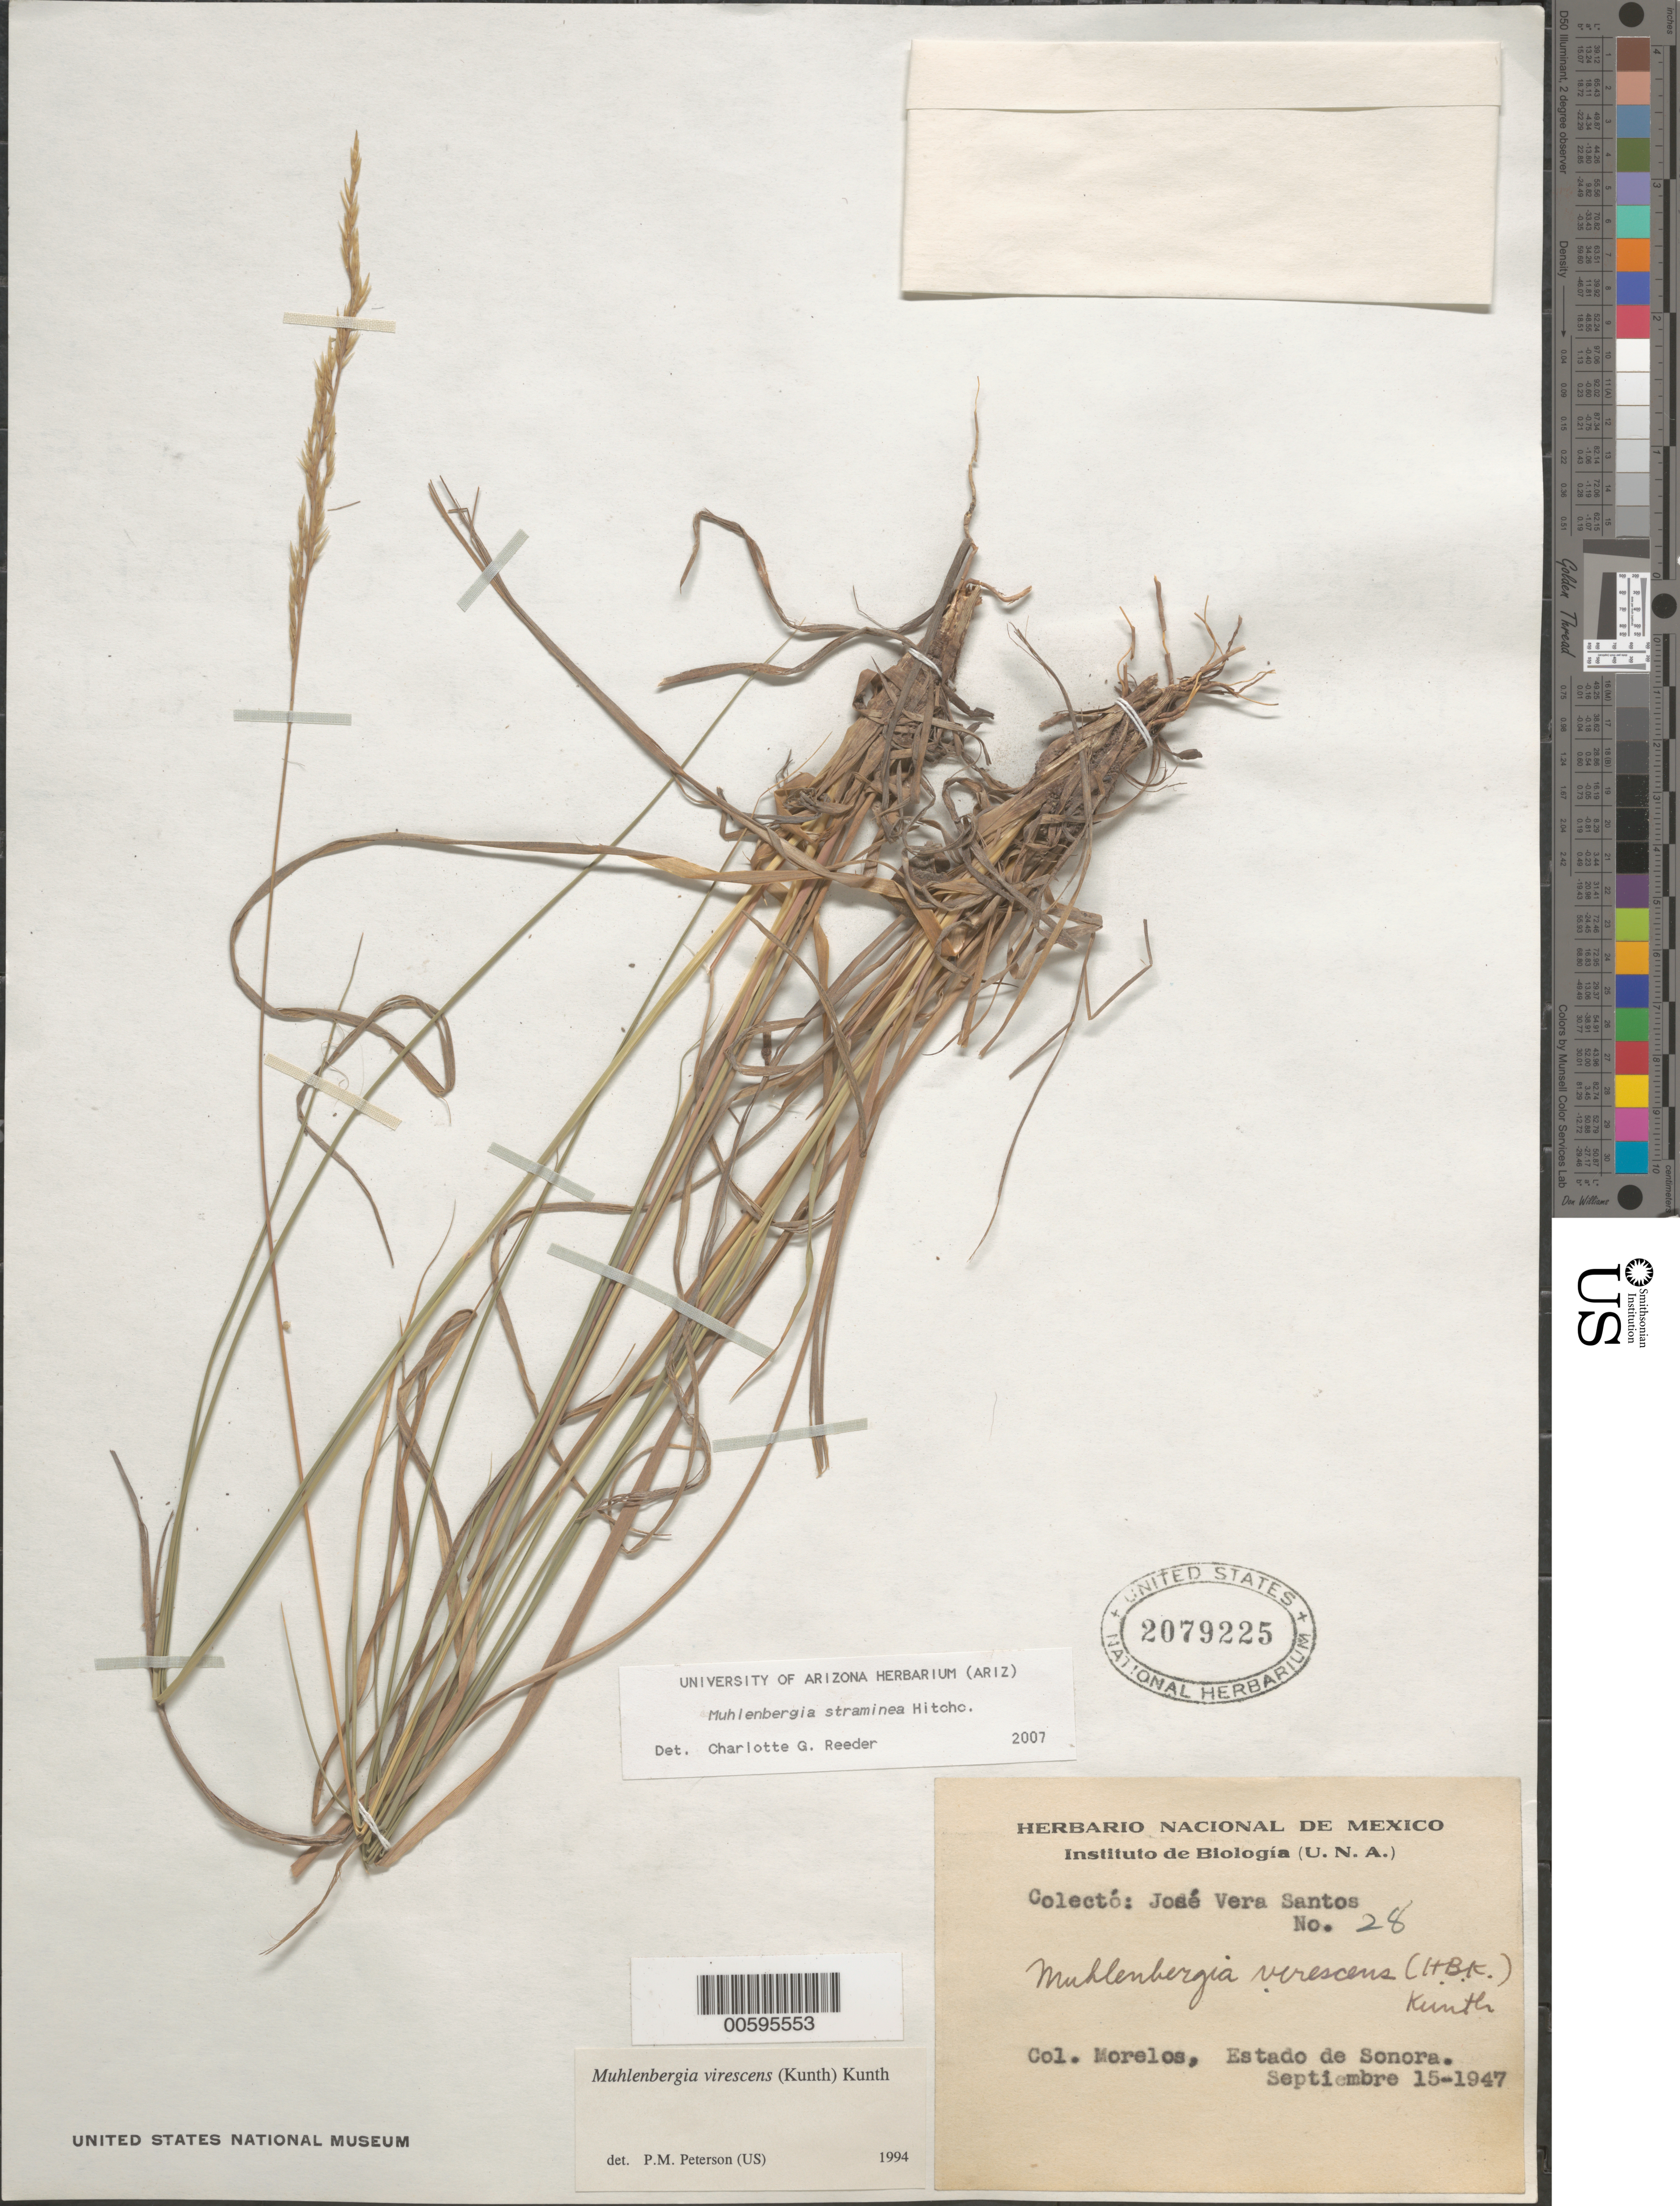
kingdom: Plantae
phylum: Tracheophyta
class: Liliopsida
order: Poales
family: Poaceae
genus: Muhlenbergia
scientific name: Muhlenbergia straminea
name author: Hitchc.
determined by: Reeder, C. G., (ARIZ)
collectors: J. V. Santos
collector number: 28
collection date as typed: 15 Sep 1947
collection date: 1947-09-15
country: Mexico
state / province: Sonora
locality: Col. Morelos.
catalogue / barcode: US 2079225